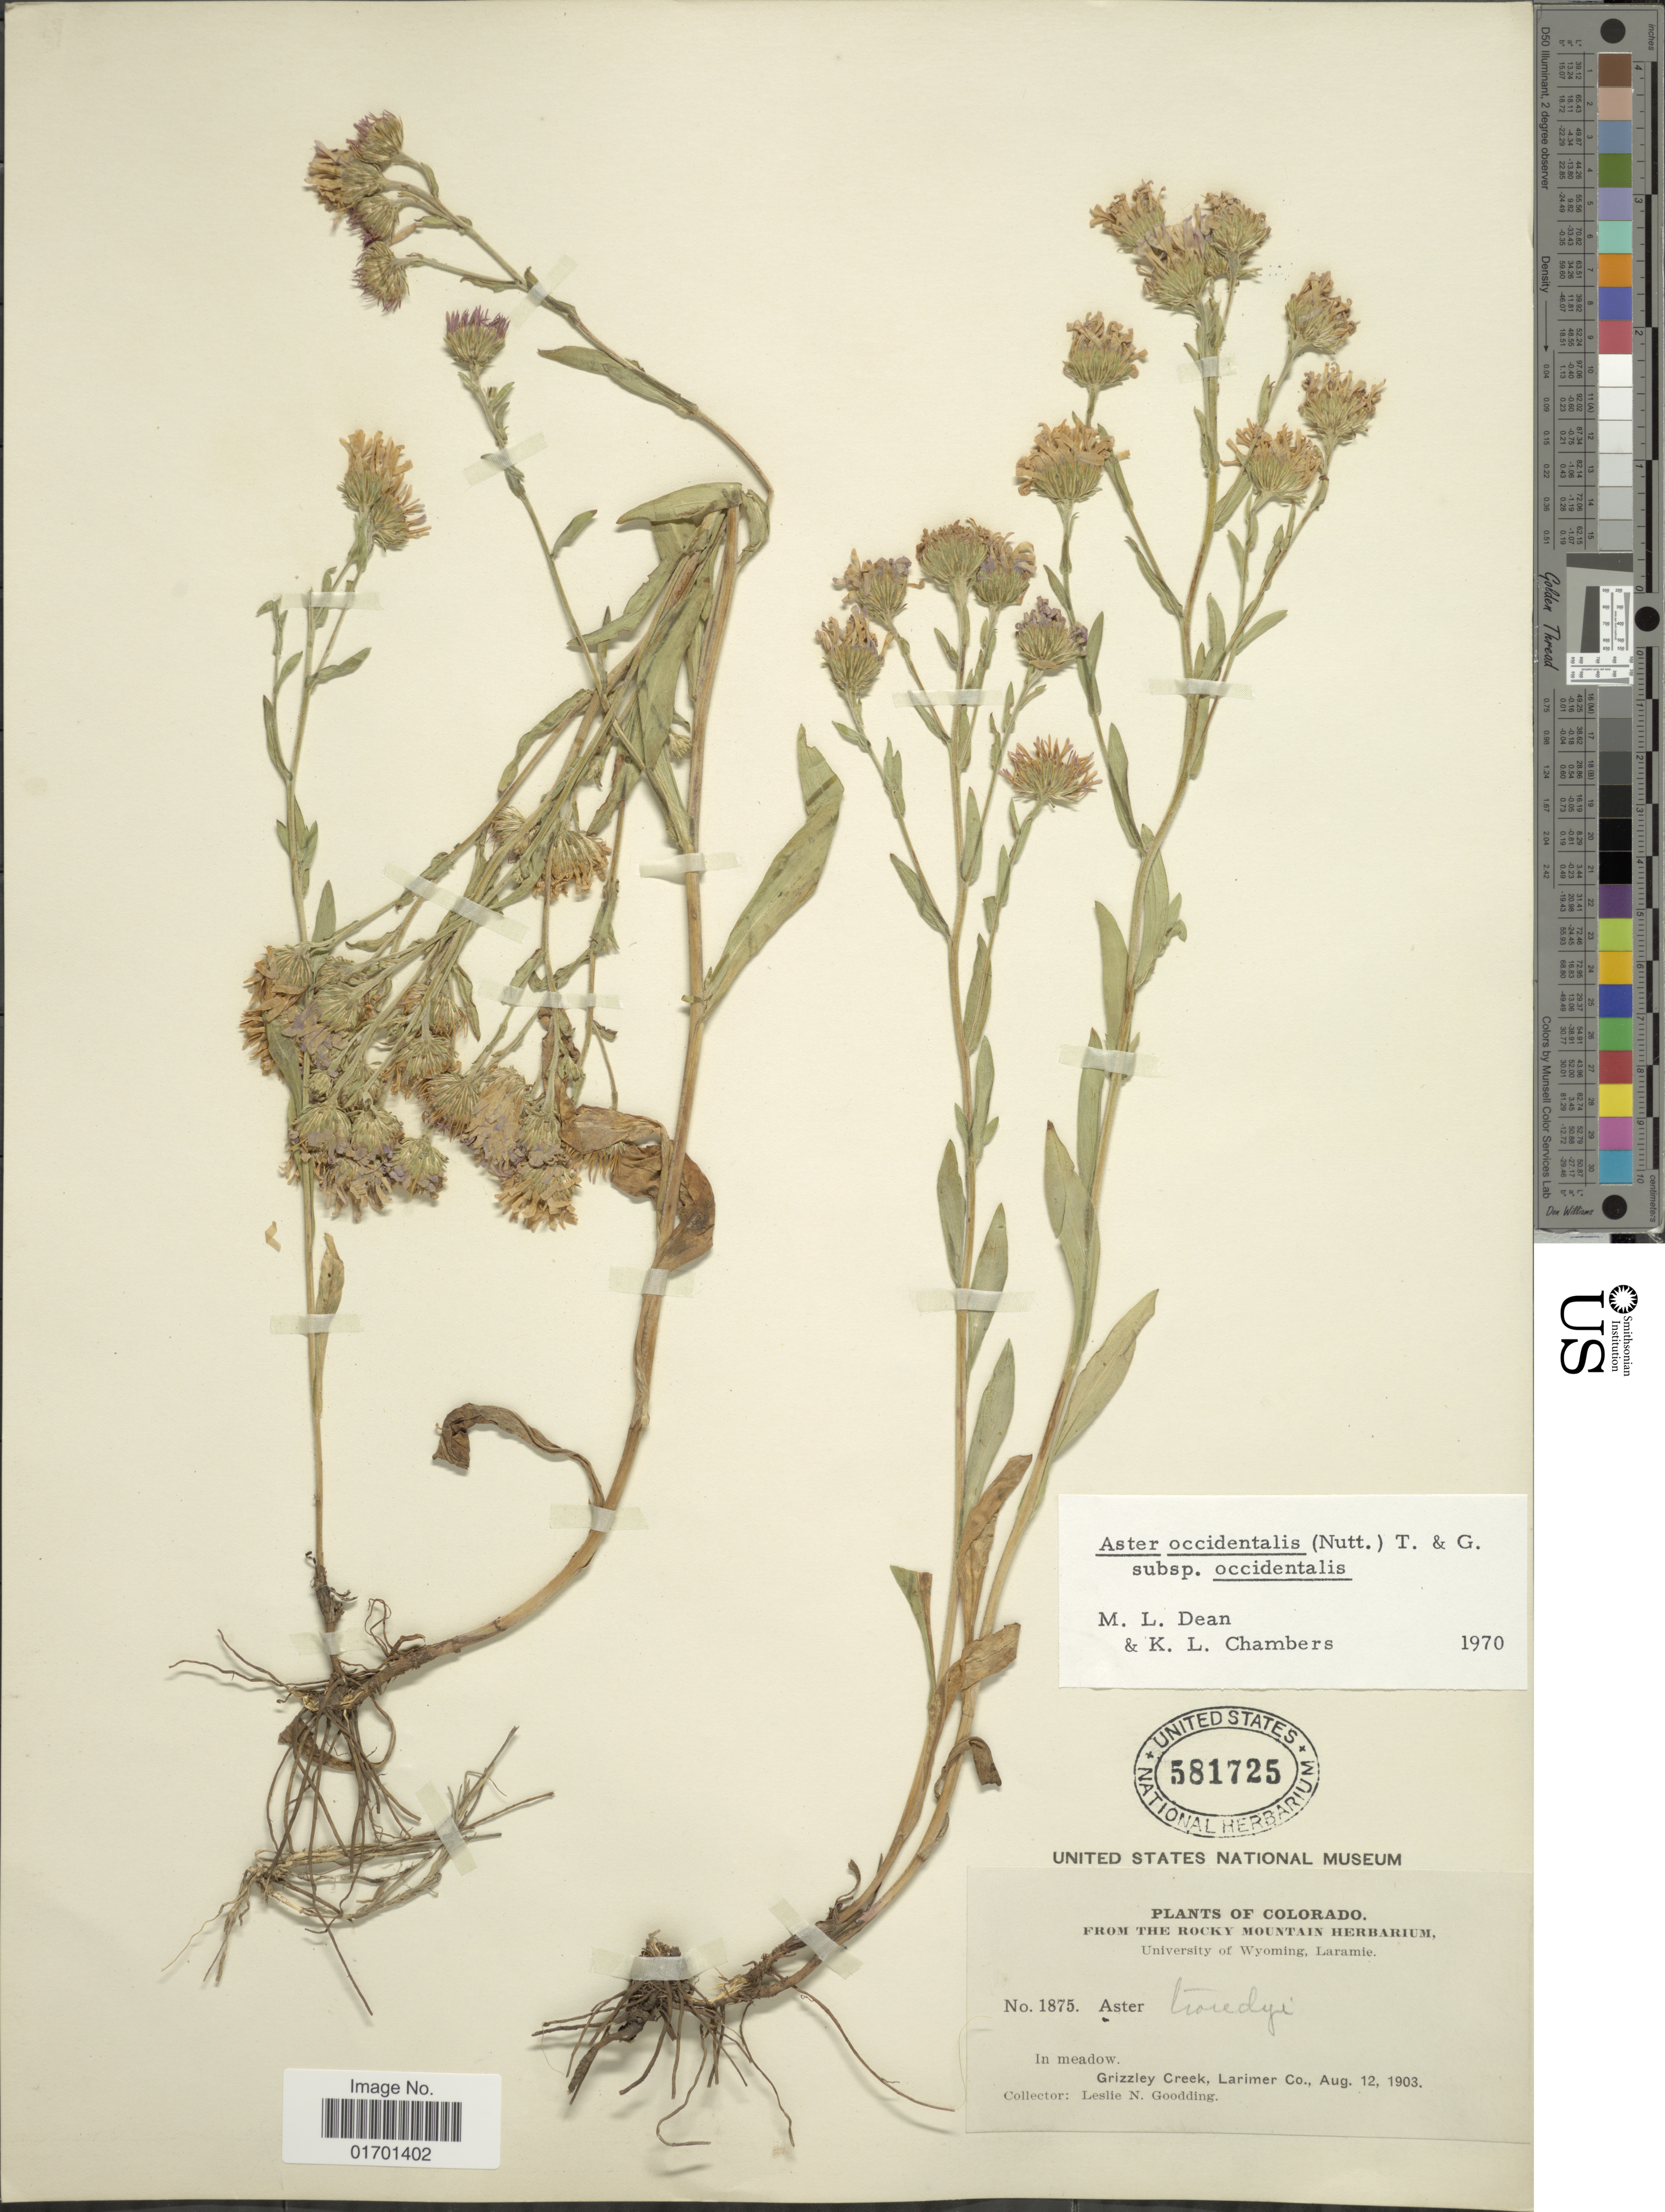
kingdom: Plantae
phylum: Tracheophyta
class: Magnoliopsida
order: Asterales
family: Asteraceae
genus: Symphyotrichum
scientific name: Symphyotrichum spathulatum var. spathulatum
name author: (Lindl.) G.L. Nesom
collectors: L. N. Goodding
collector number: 1875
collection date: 1903-08-12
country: United States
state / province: Colorado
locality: In meadow, Grizzley Creek, Larimer Co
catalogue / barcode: US 581725